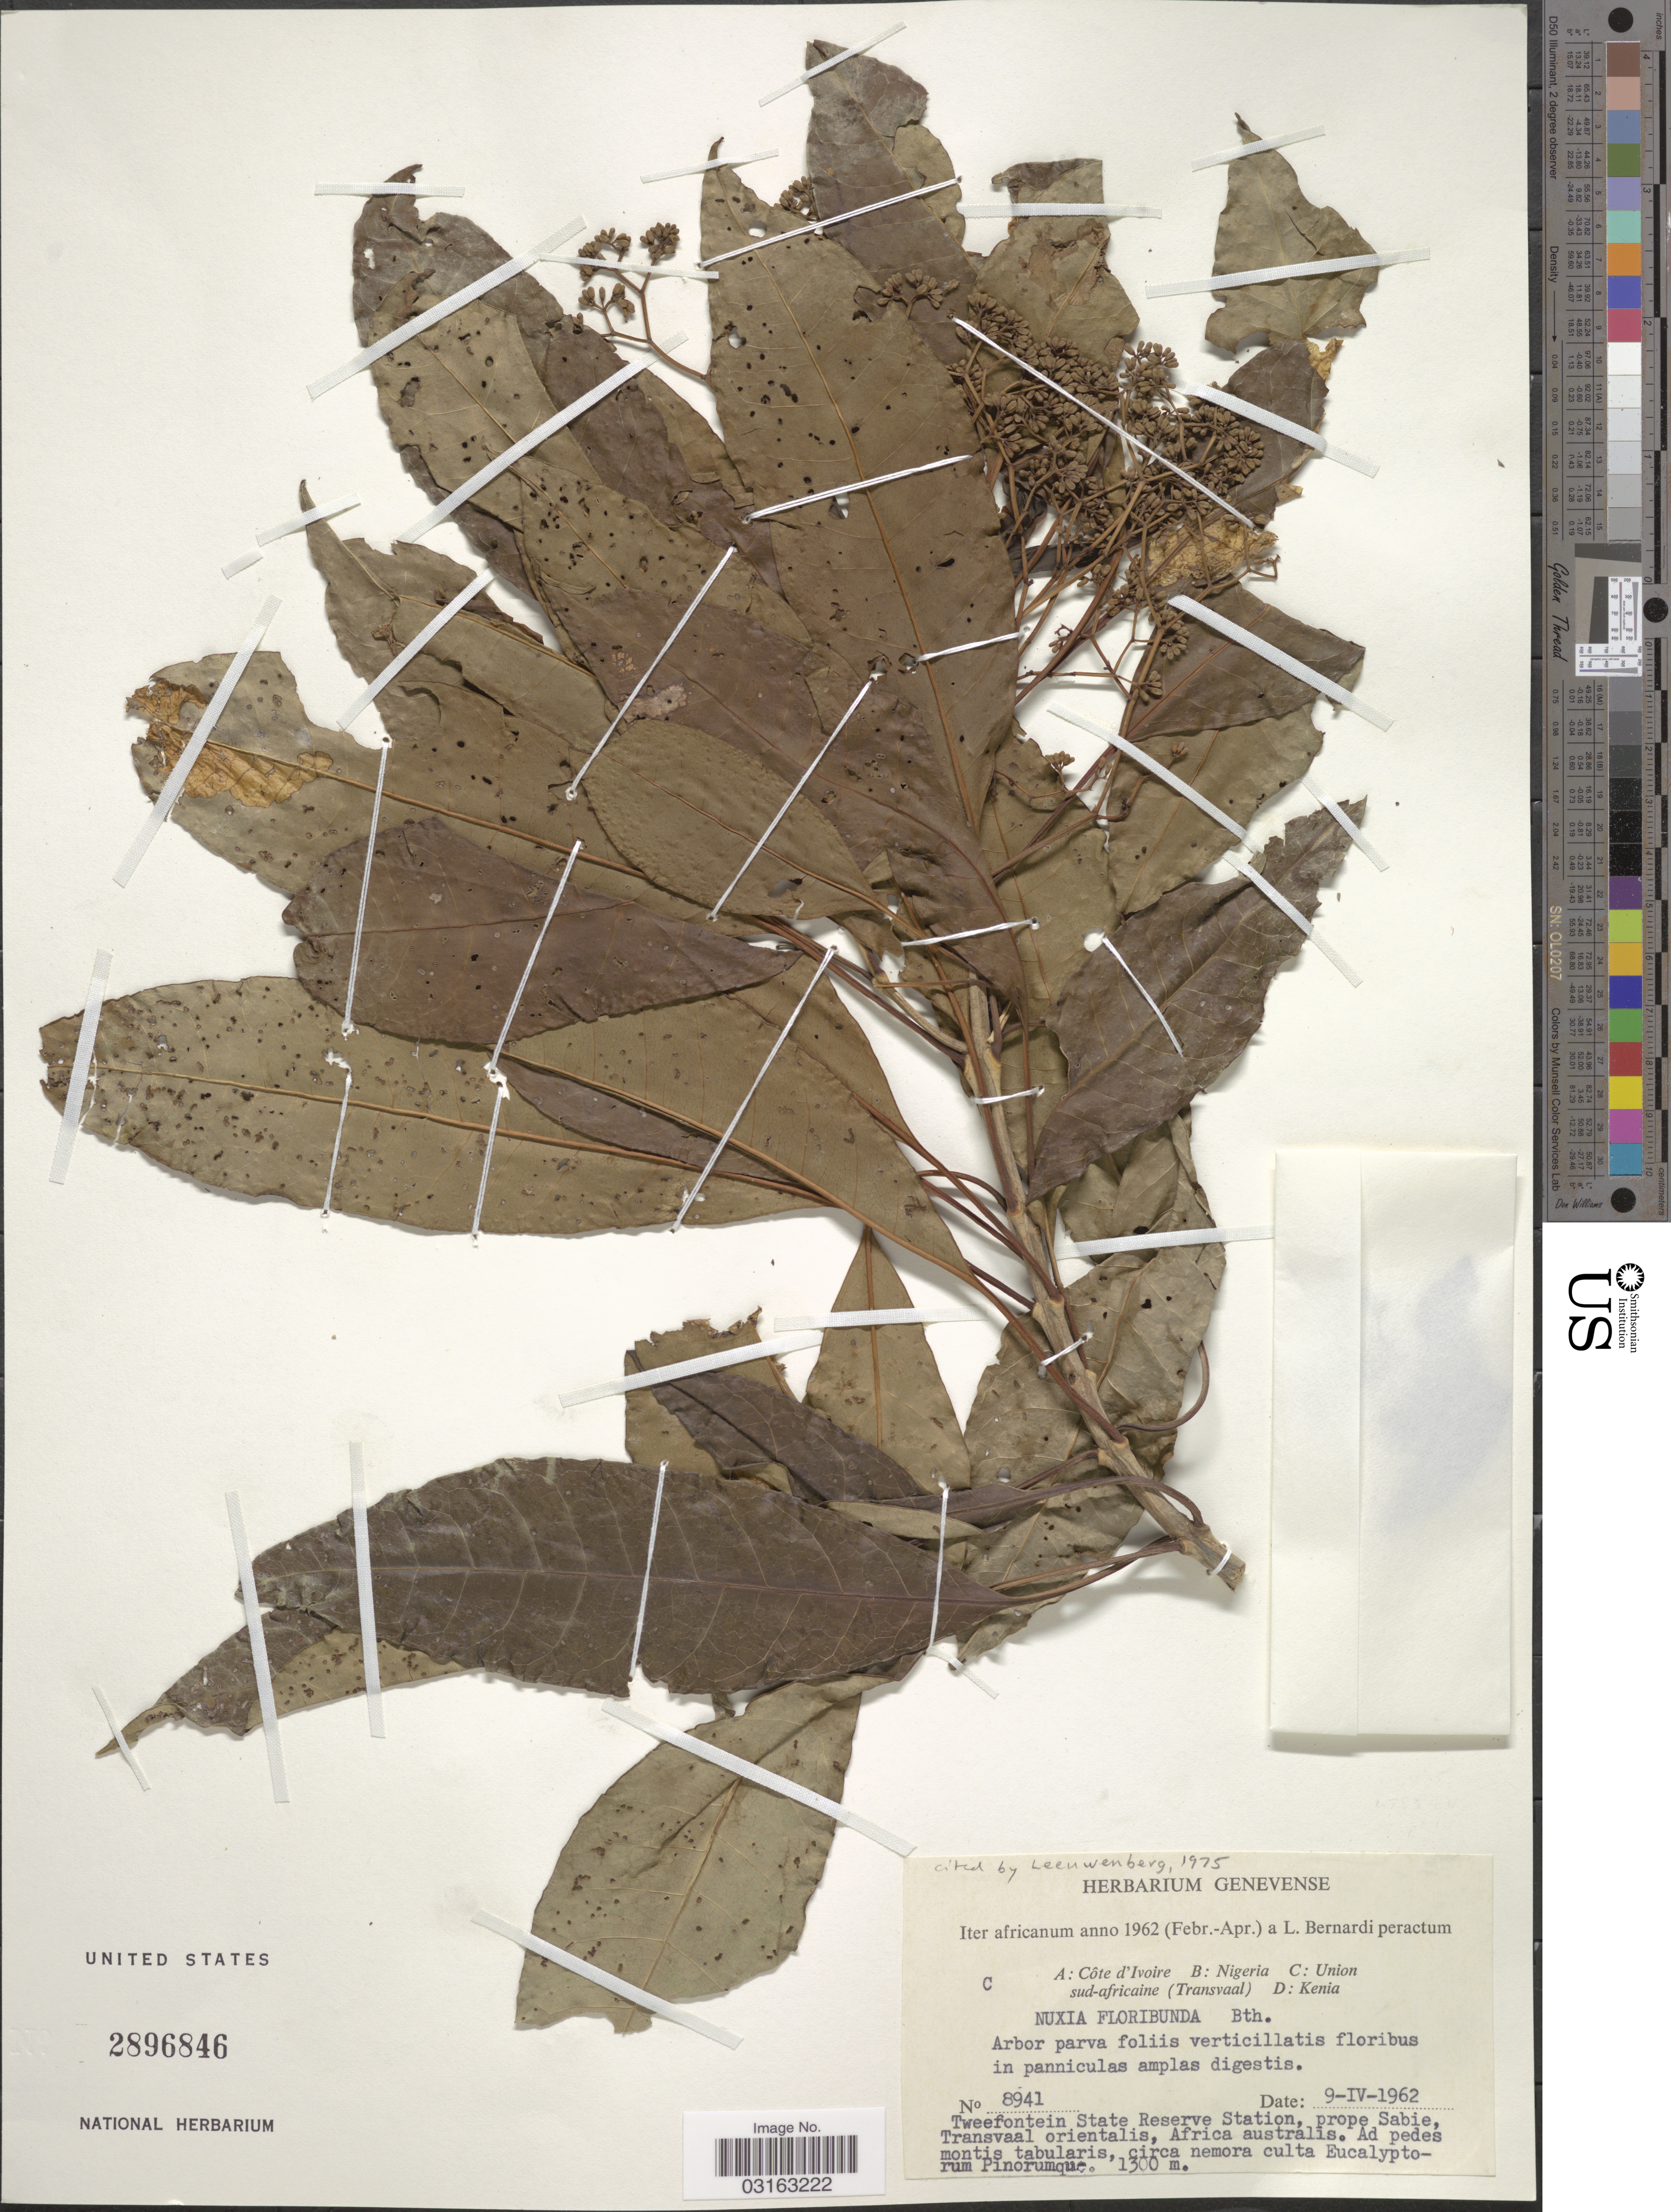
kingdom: Plantae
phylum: Tracheophyta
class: Magnoliopsida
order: Lamiales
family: Stilbaceae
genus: Nuxia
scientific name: Nuxia floribunda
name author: Benth.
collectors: L. Bernardi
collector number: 8941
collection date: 1962-04-09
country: South Africa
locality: Tweefontein State Reserve Station, prope Sabie, Transvaal orientalis, Africa australis.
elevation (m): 1300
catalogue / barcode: US 2896846